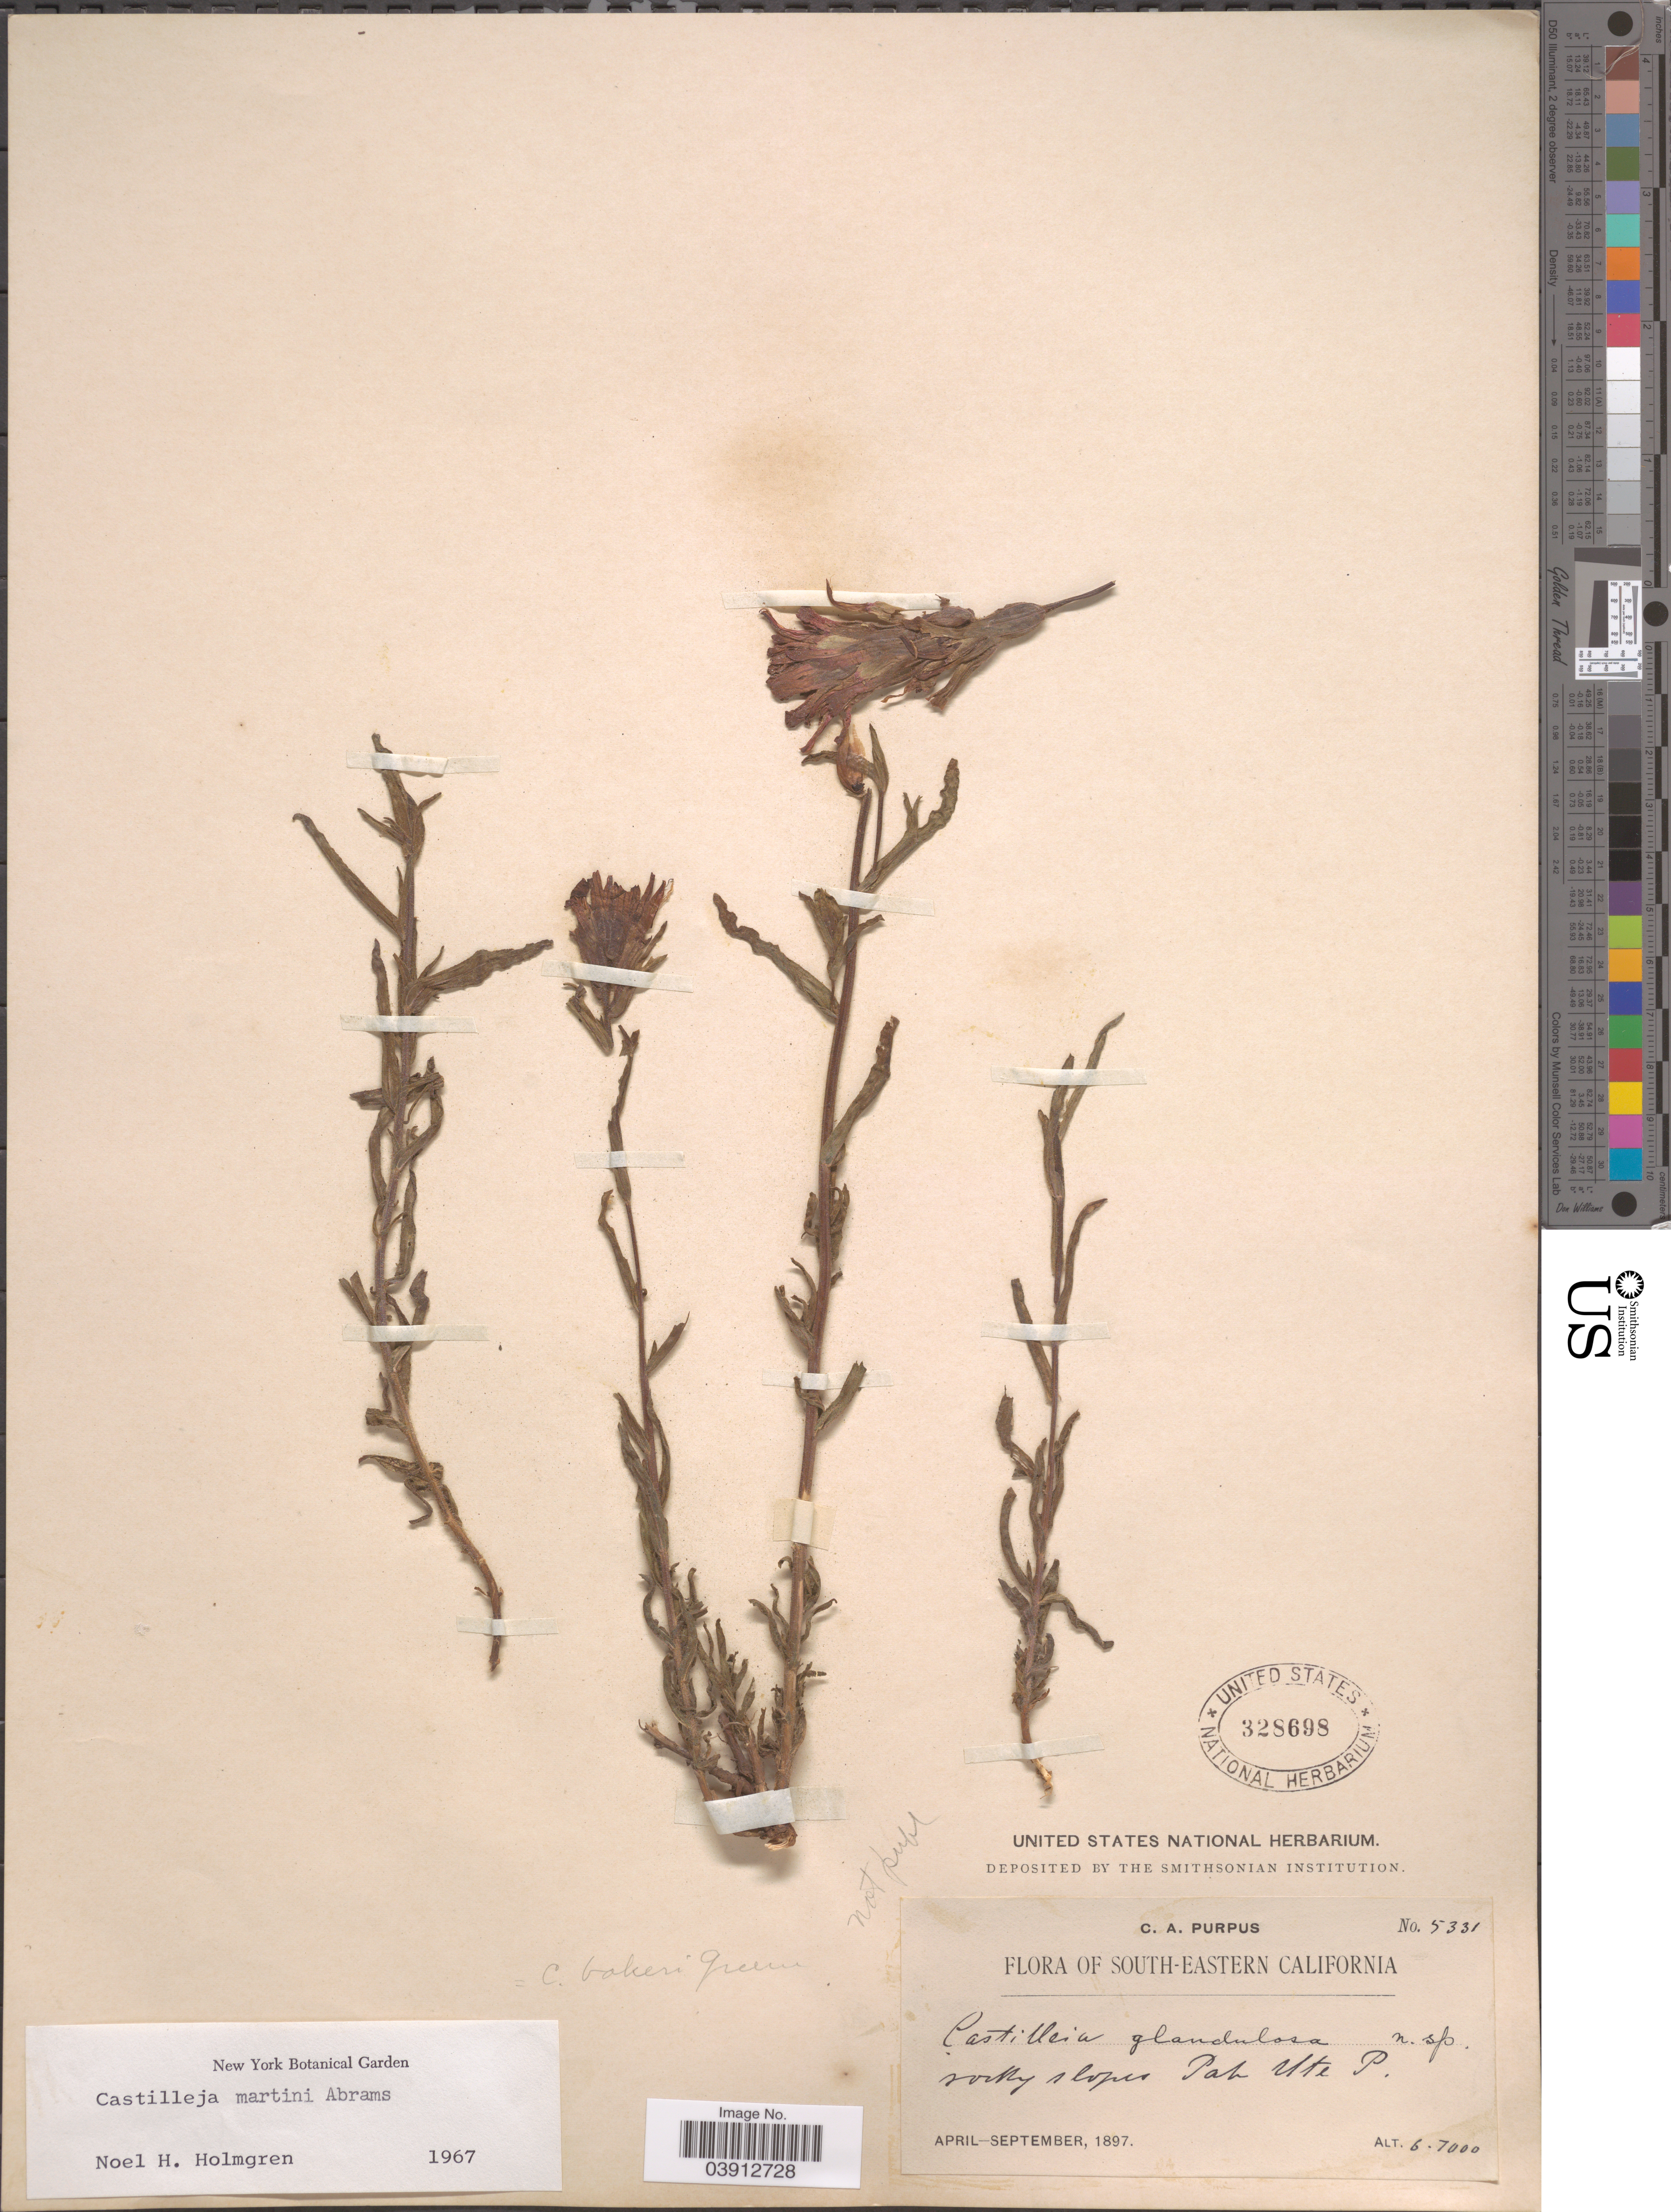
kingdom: Plantae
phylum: Tracheophyta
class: Magnoliopsida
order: Lamiales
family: Orobanchaceae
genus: Castilleja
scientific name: Castilleja martinii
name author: Abrams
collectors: C. A. Purpus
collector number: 5331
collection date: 1897-04/1897-09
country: United States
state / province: California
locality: South-Eastern California. Rocky slopes Pah Ute P.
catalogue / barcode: US 328698